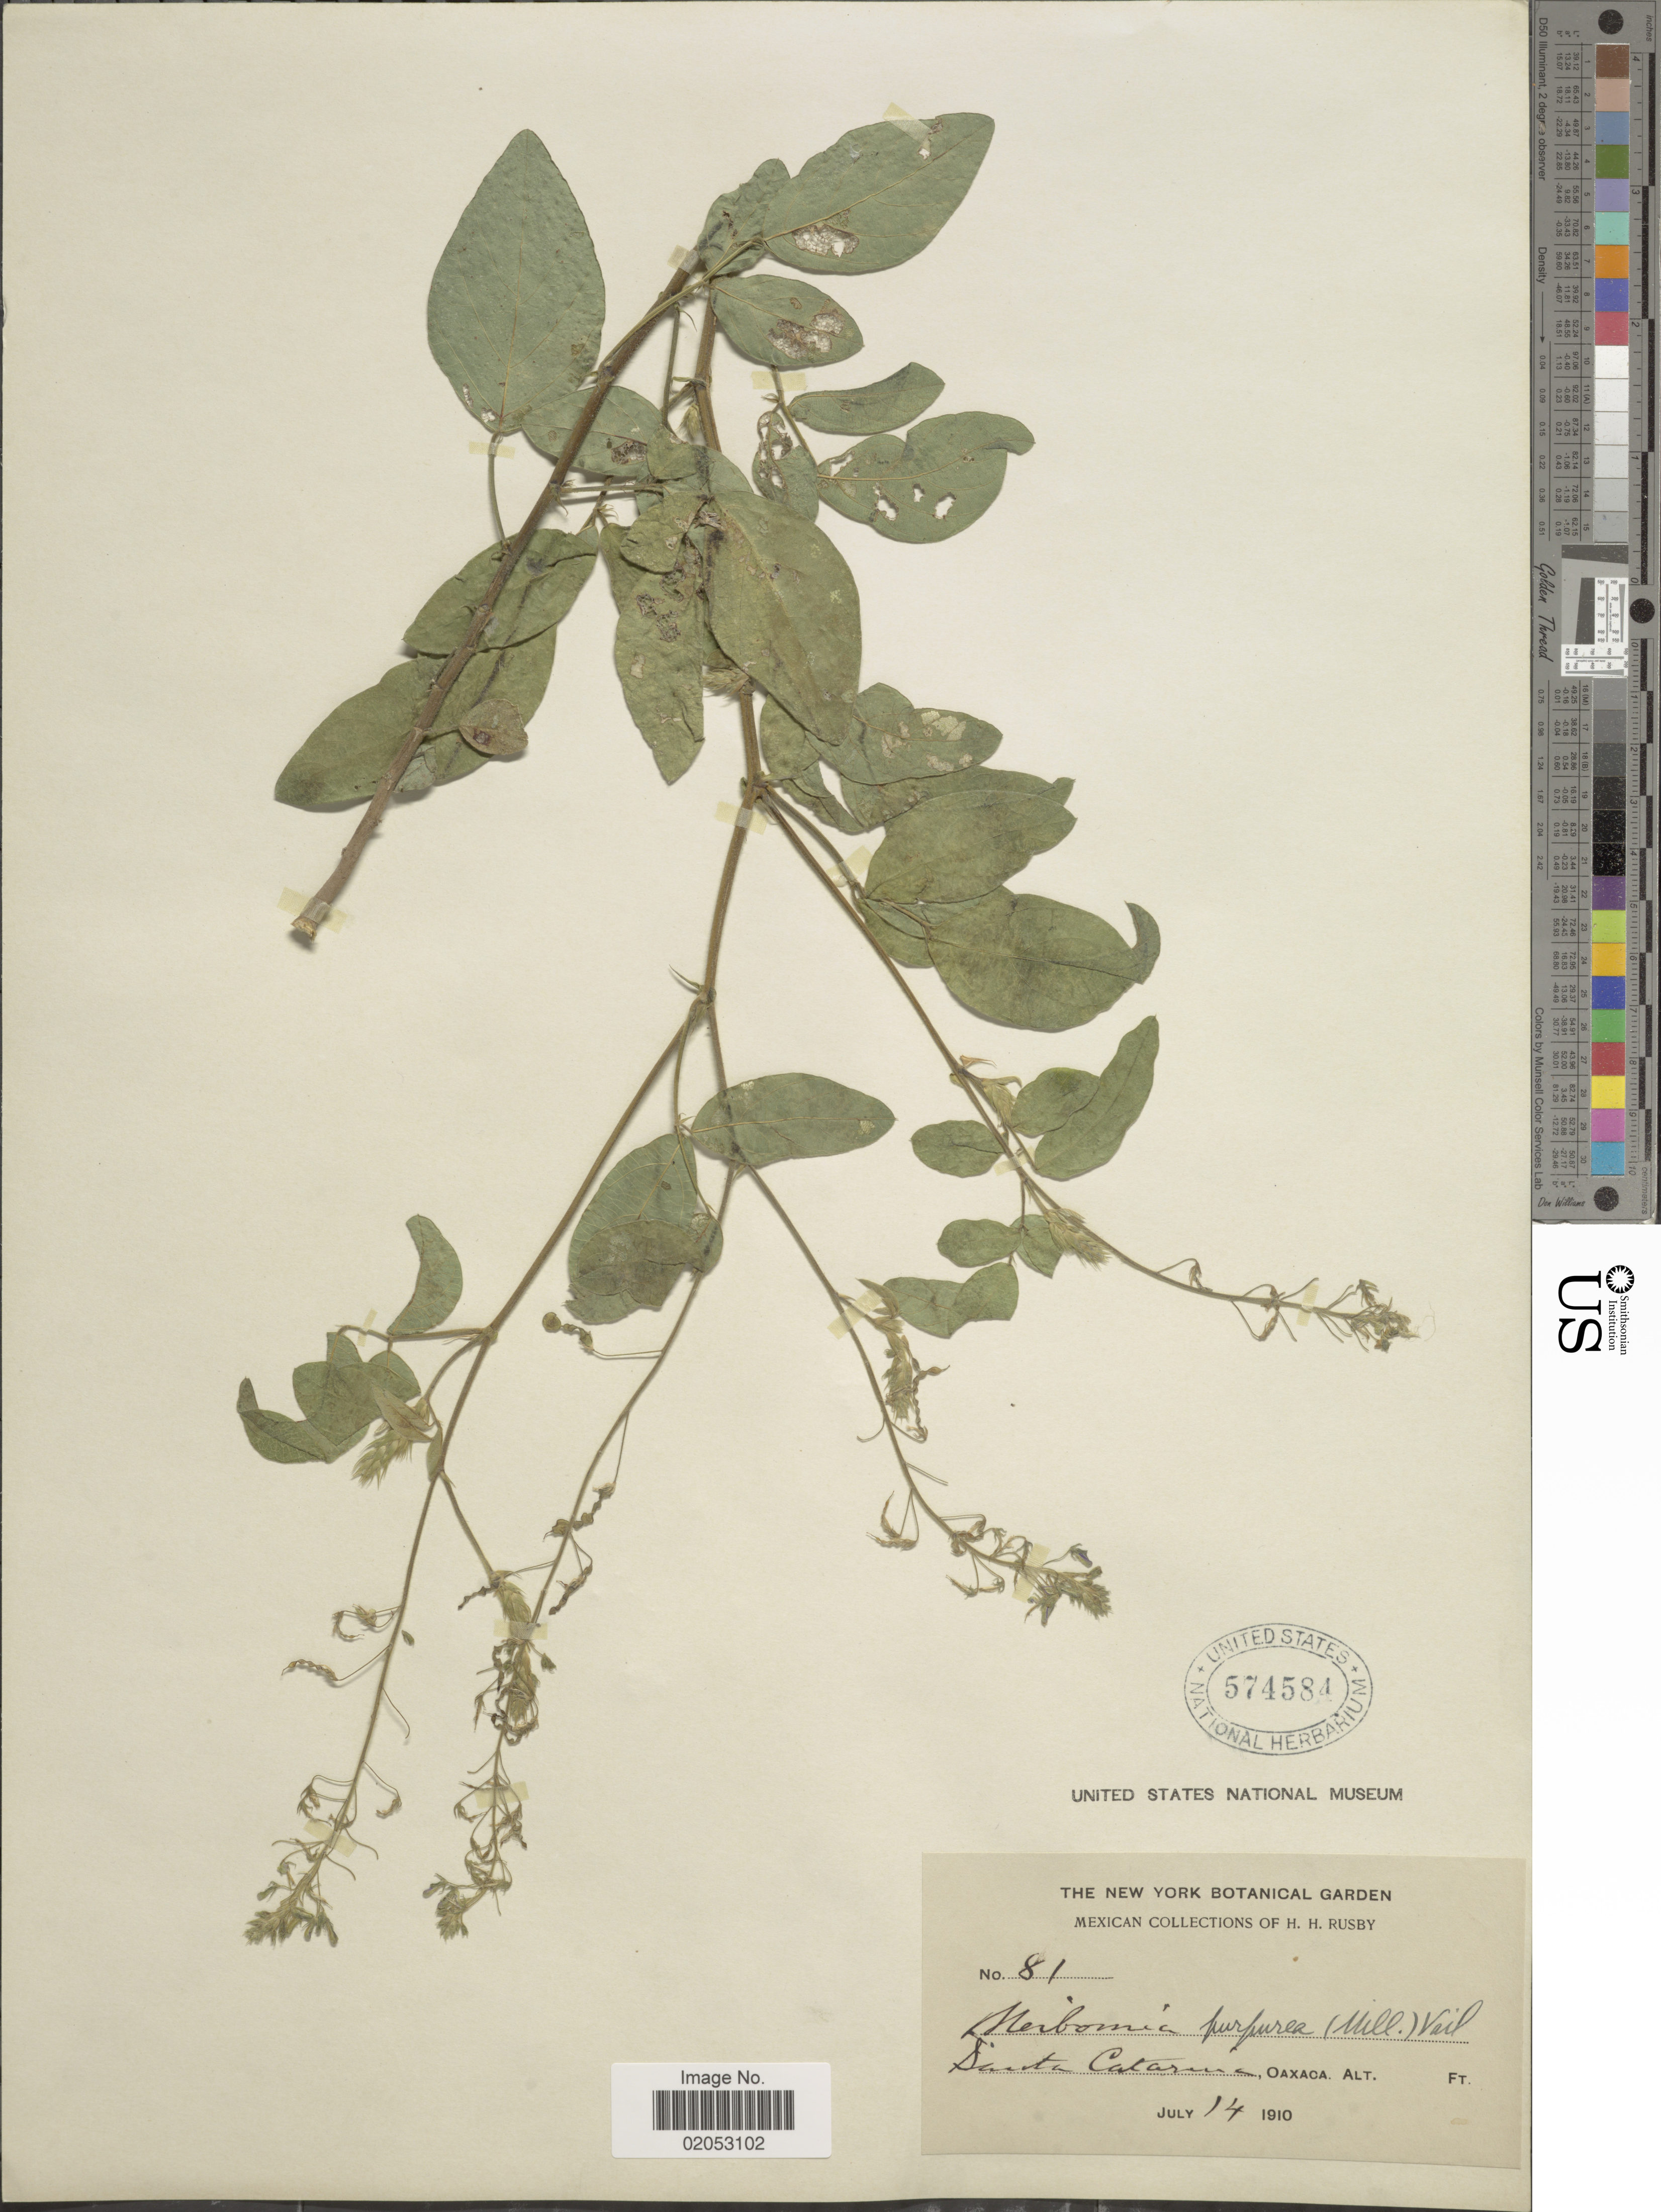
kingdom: Plantae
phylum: Tracheophyta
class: Magnoliopsida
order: Fabales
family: Fabaceae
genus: Desmodium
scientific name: Desmodium tortuosum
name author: (Sw.) DC.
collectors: H. H. Rusby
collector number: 81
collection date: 1910-07-14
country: Mexico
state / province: Oaxaca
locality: Santa Catarina, Oaxaca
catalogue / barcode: US 574584